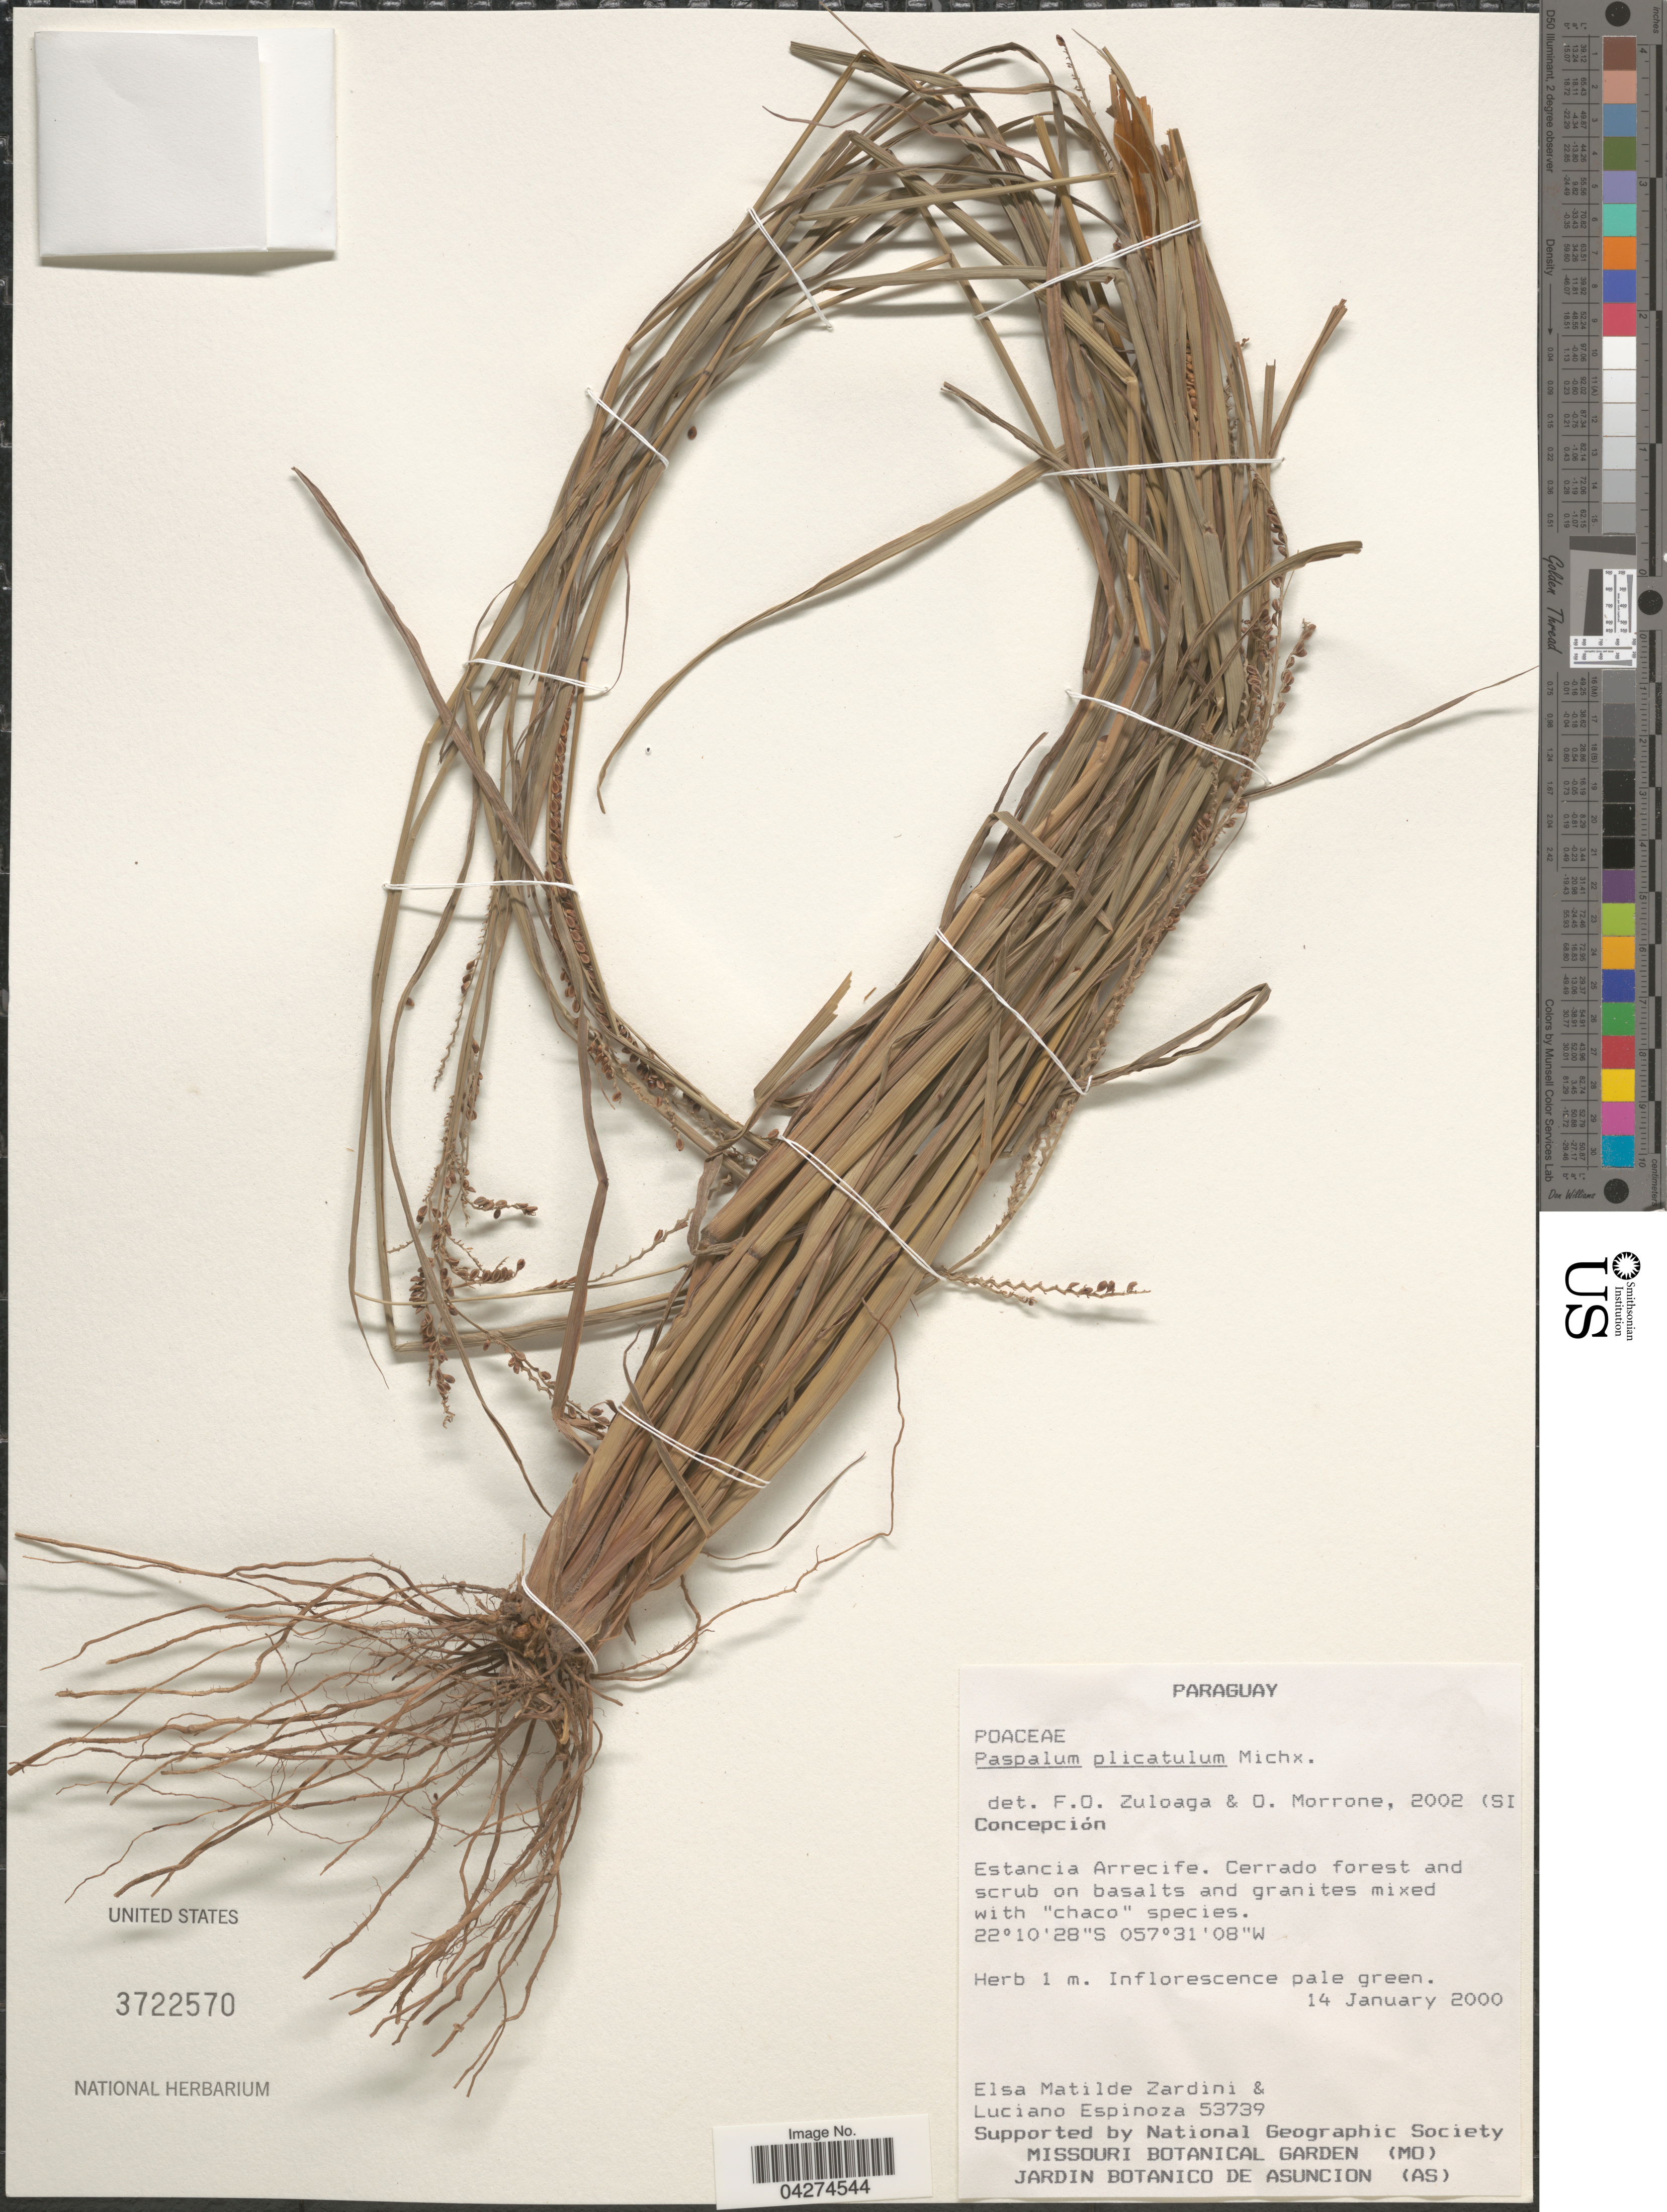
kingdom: Plantae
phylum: Tracheophyta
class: Liliopsida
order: Poales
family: Poaceae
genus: Paspalum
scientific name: Paspalum plicatulum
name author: Michx.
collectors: E. M. Zardini & L. Espinoza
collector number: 53739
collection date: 2000-01-14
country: Paraguay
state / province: Concepcion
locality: Estancia Arrecife.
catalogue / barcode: US 3722570